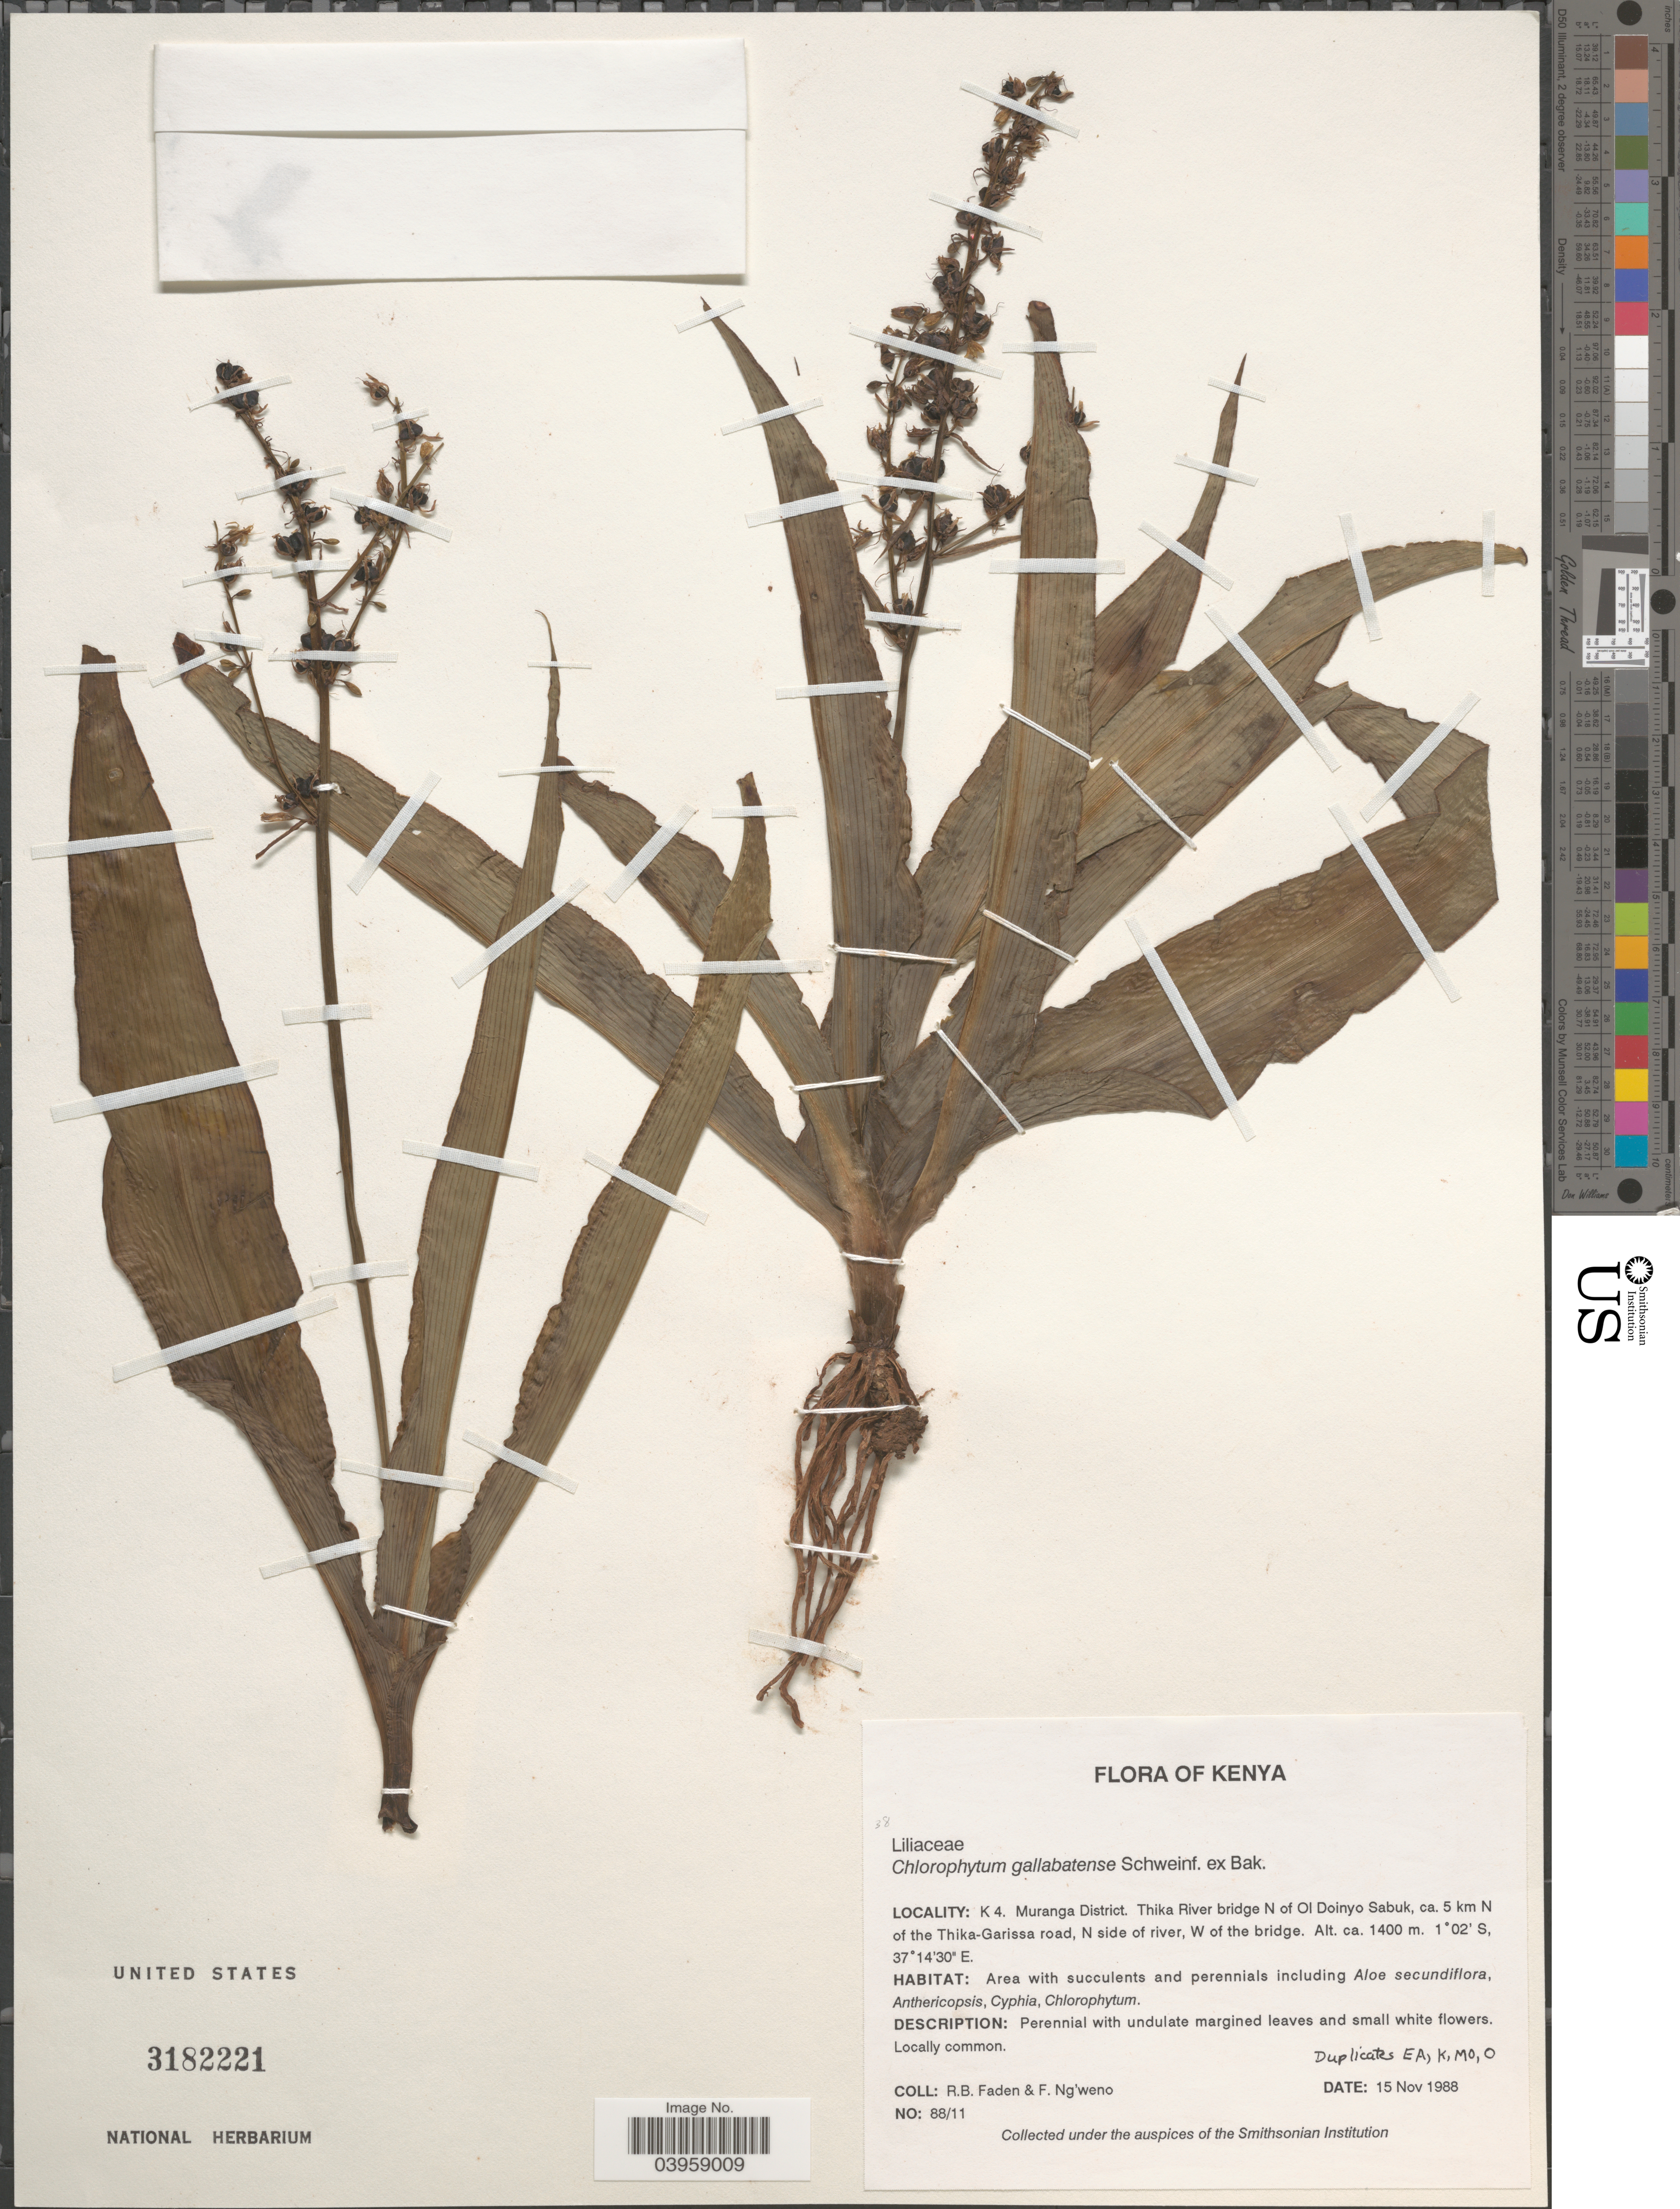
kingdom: Plantae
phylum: Tracheophyta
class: Liliopsida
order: Asparagales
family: Asparagaceae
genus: Chlorophytum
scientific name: Chlorophytum gallabatense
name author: Schweinf. ex Baker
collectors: R. B. Faden & F. Ng'weno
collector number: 88/11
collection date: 1988-11-15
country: Kenya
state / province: Murang'a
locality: K4. Muranga District. Thika River bridge N of Ol Doinyo Sabuk, ca. 5 km N of the Thika-Garissa road, N side of river, W of the bridge.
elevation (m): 1400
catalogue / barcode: US 3182221